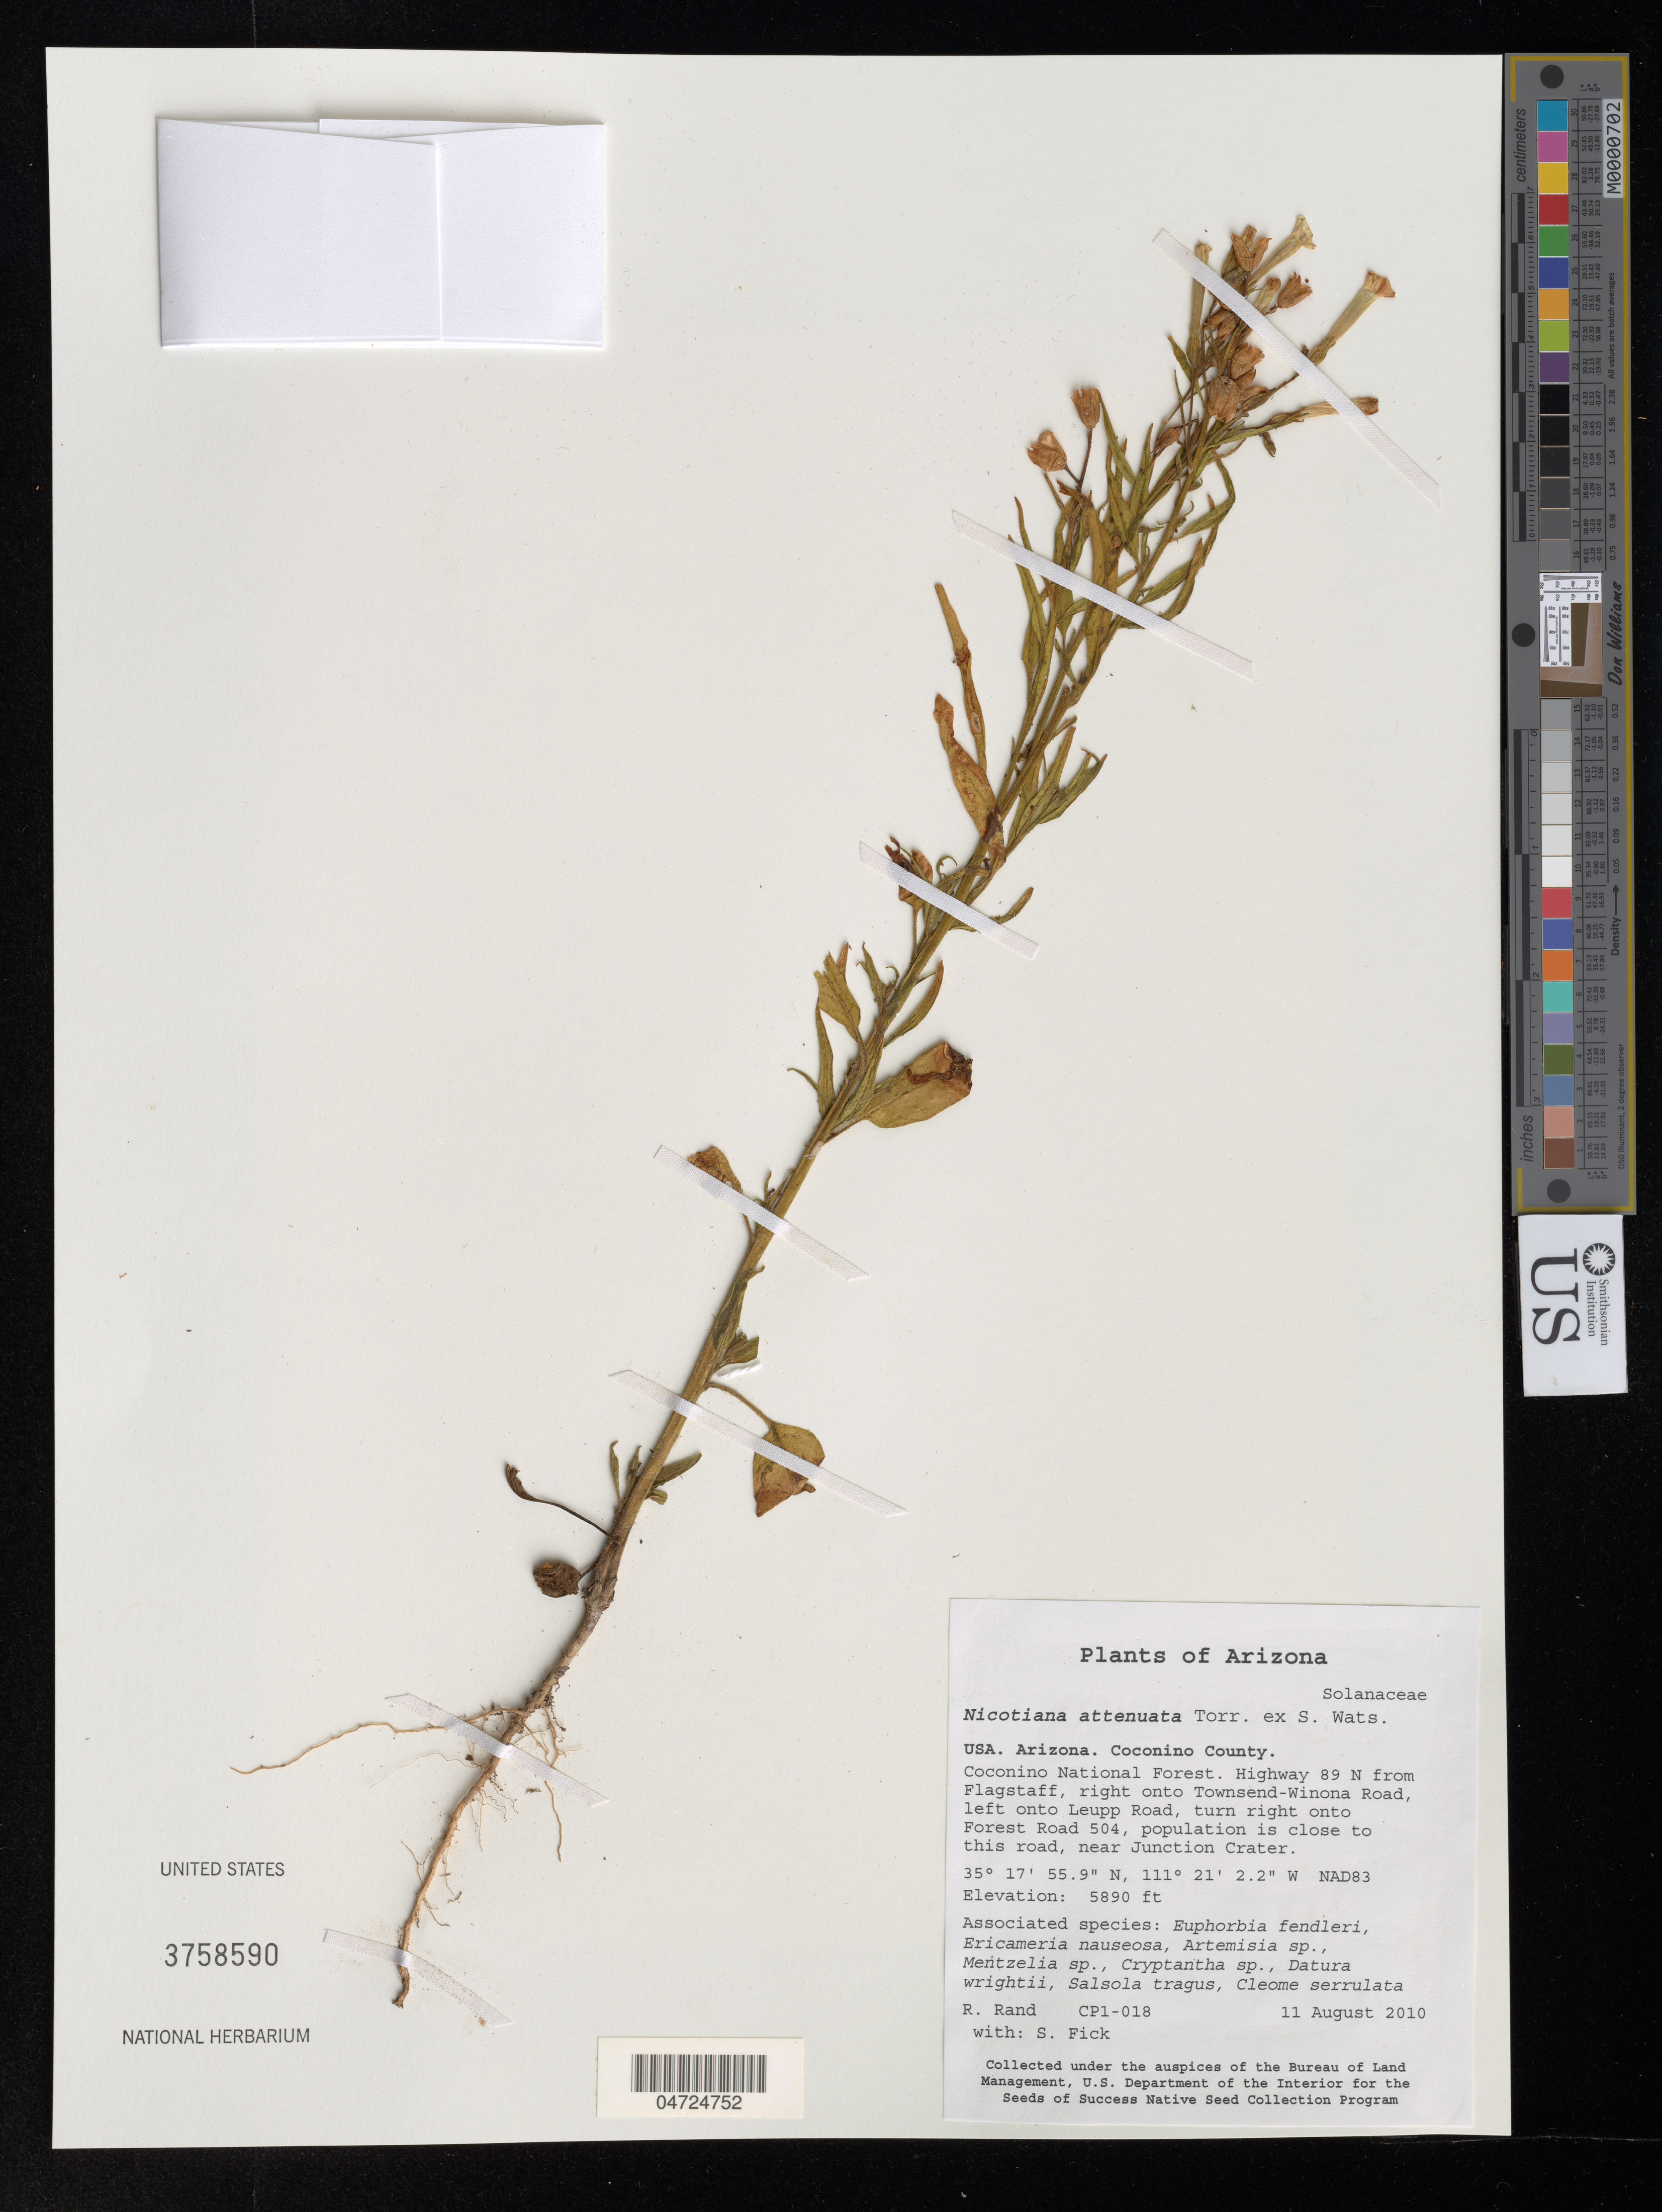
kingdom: Plantae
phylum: Tracheophyta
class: Magnoliopsida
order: Solanales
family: Solanaceae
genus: Nicotiana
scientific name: Nicotiana attenuata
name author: Torr. ex S. Watson in C. King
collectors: R. Rand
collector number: CP1-018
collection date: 2010-08-11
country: United States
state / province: Arizona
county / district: Coconino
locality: Coconino County. Coconino National Forest. Highway 89 N from Flagstaff, right onto Townsend-Winona Road, left onto Leupp Road, turn right onto Forest Road 504, population is close to this road, near Junction Crater. NAD83.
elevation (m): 1795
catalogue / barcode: US 3758590